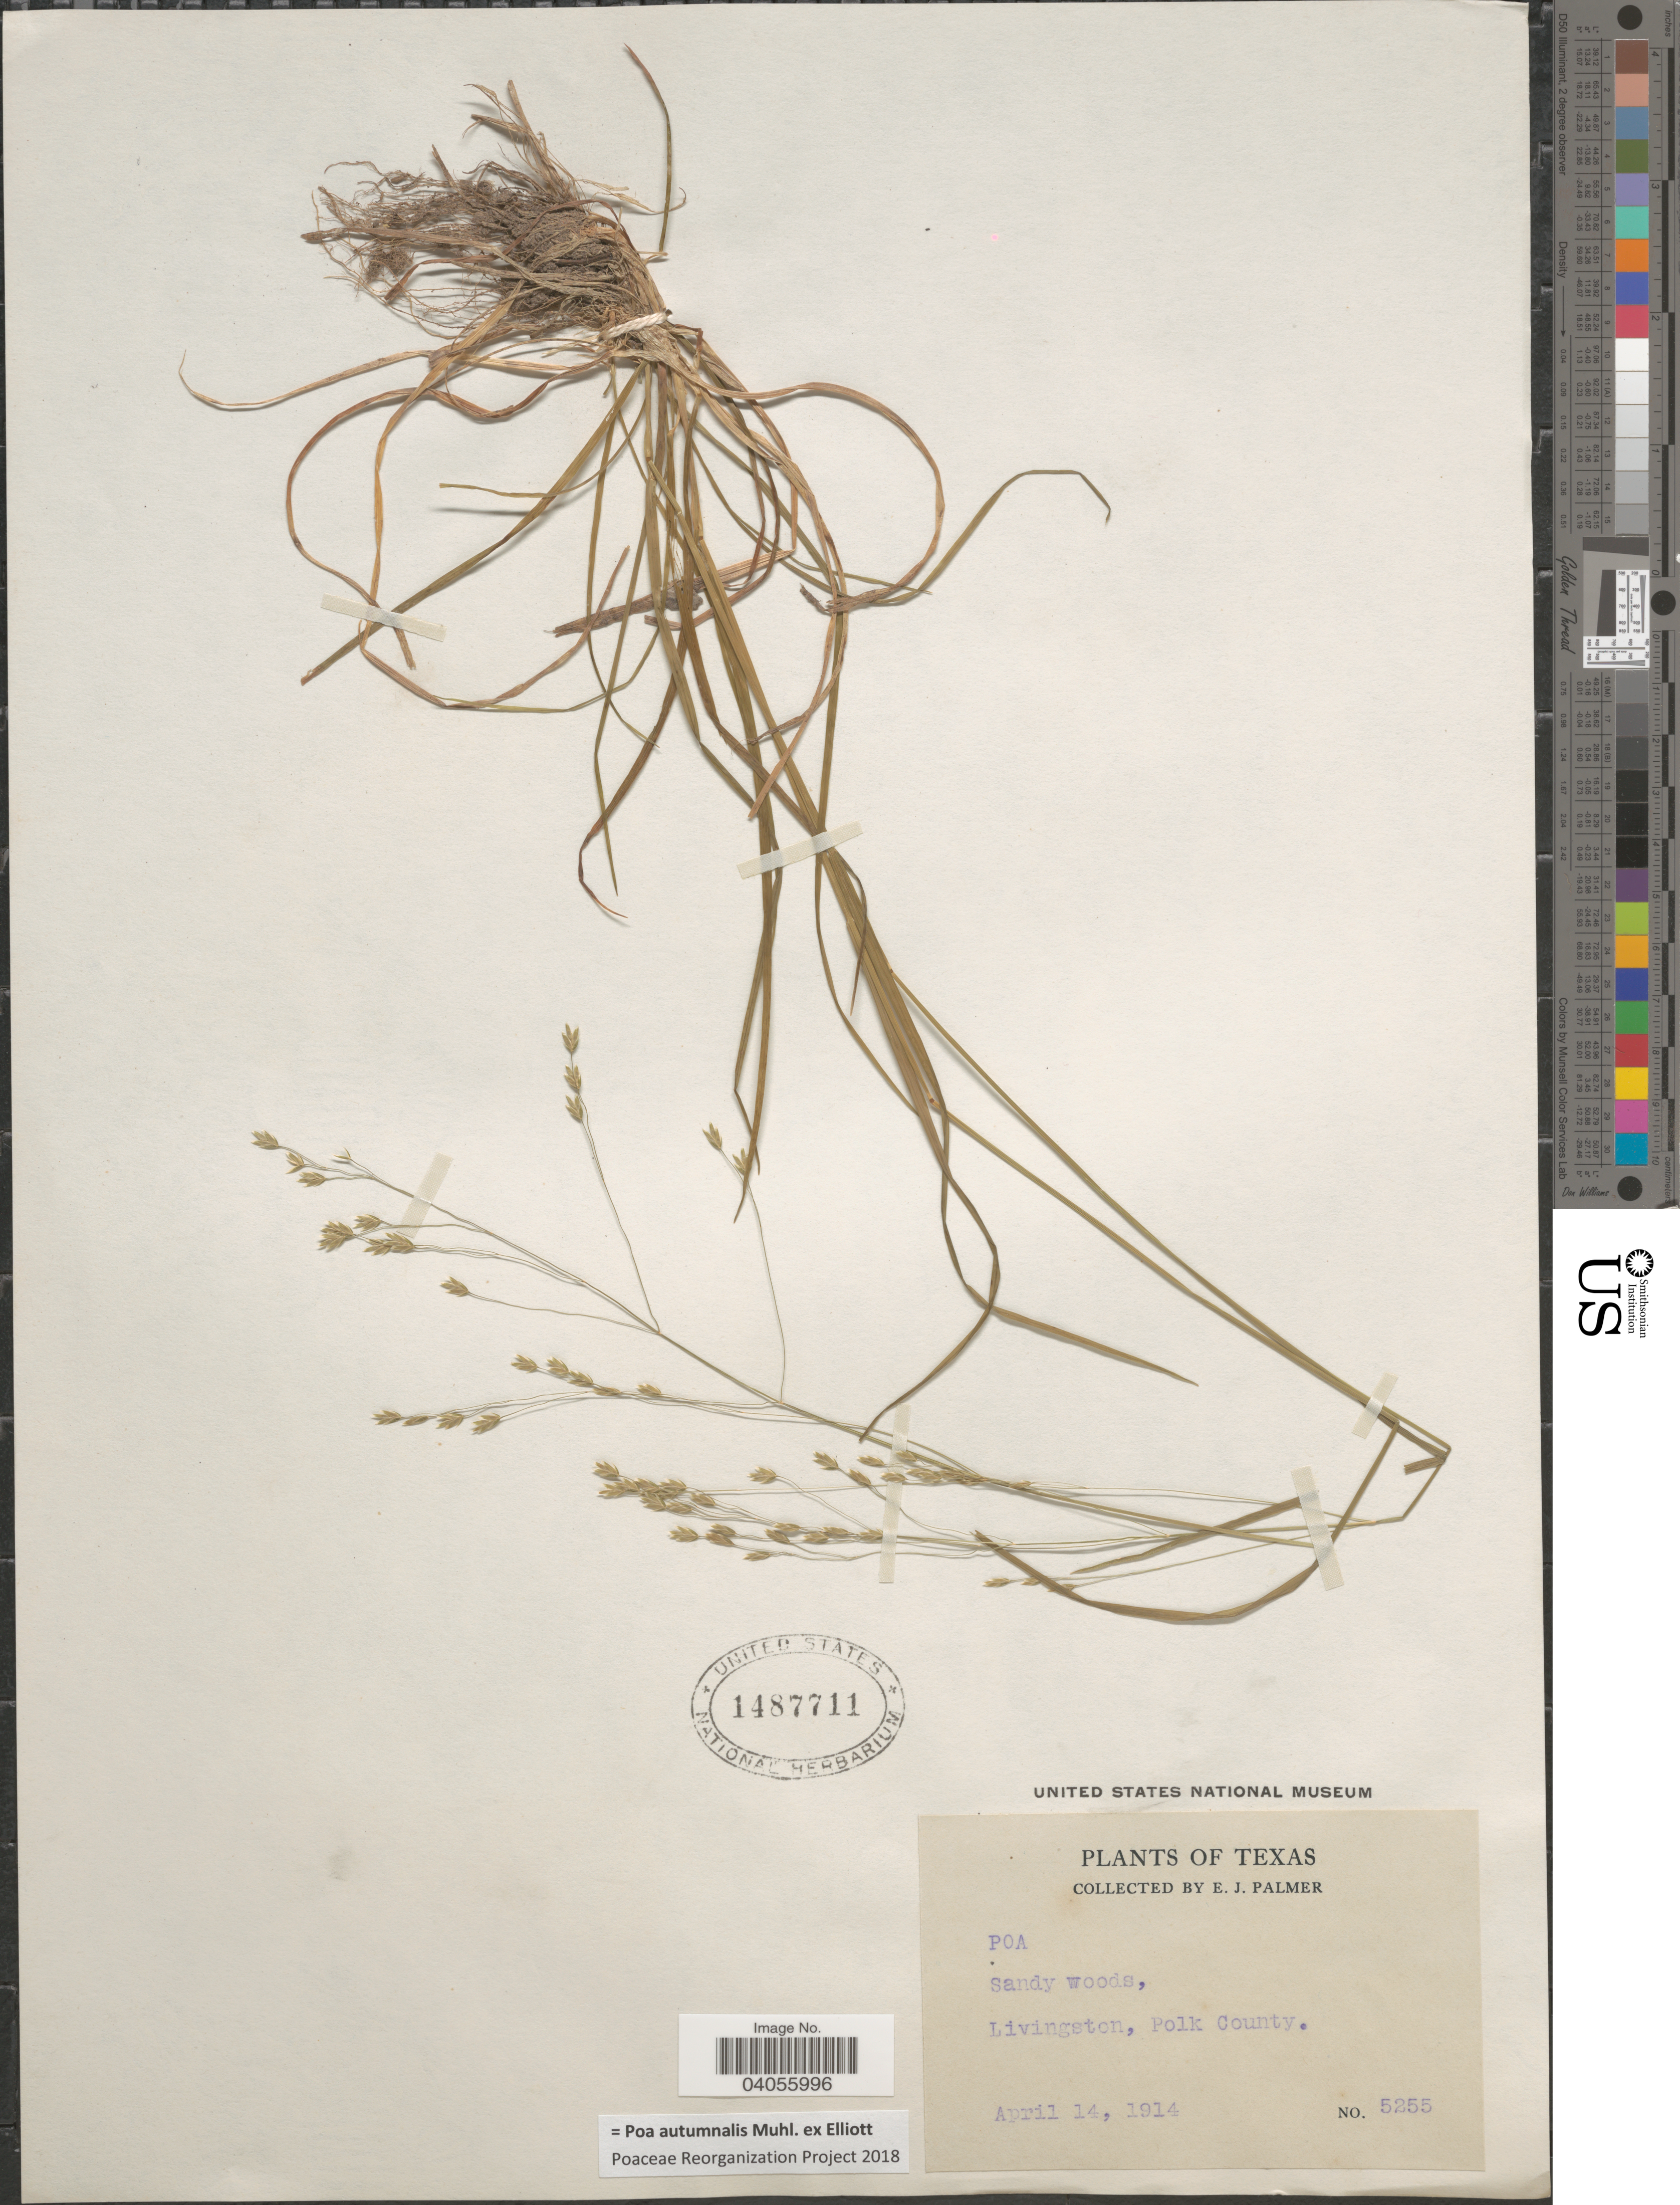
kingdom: Plantae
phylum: Tracheophyta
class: Liliopsida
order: Poales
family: Poaceae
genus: Poa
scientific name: Poa autumnalis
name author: Muhl. ex Elliott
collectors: E. J. Palmer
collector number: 5255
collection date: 1914-04-14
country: United States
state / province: Texas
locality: Sandy woods, Livingston, Polk County.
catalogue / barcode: US 1487711